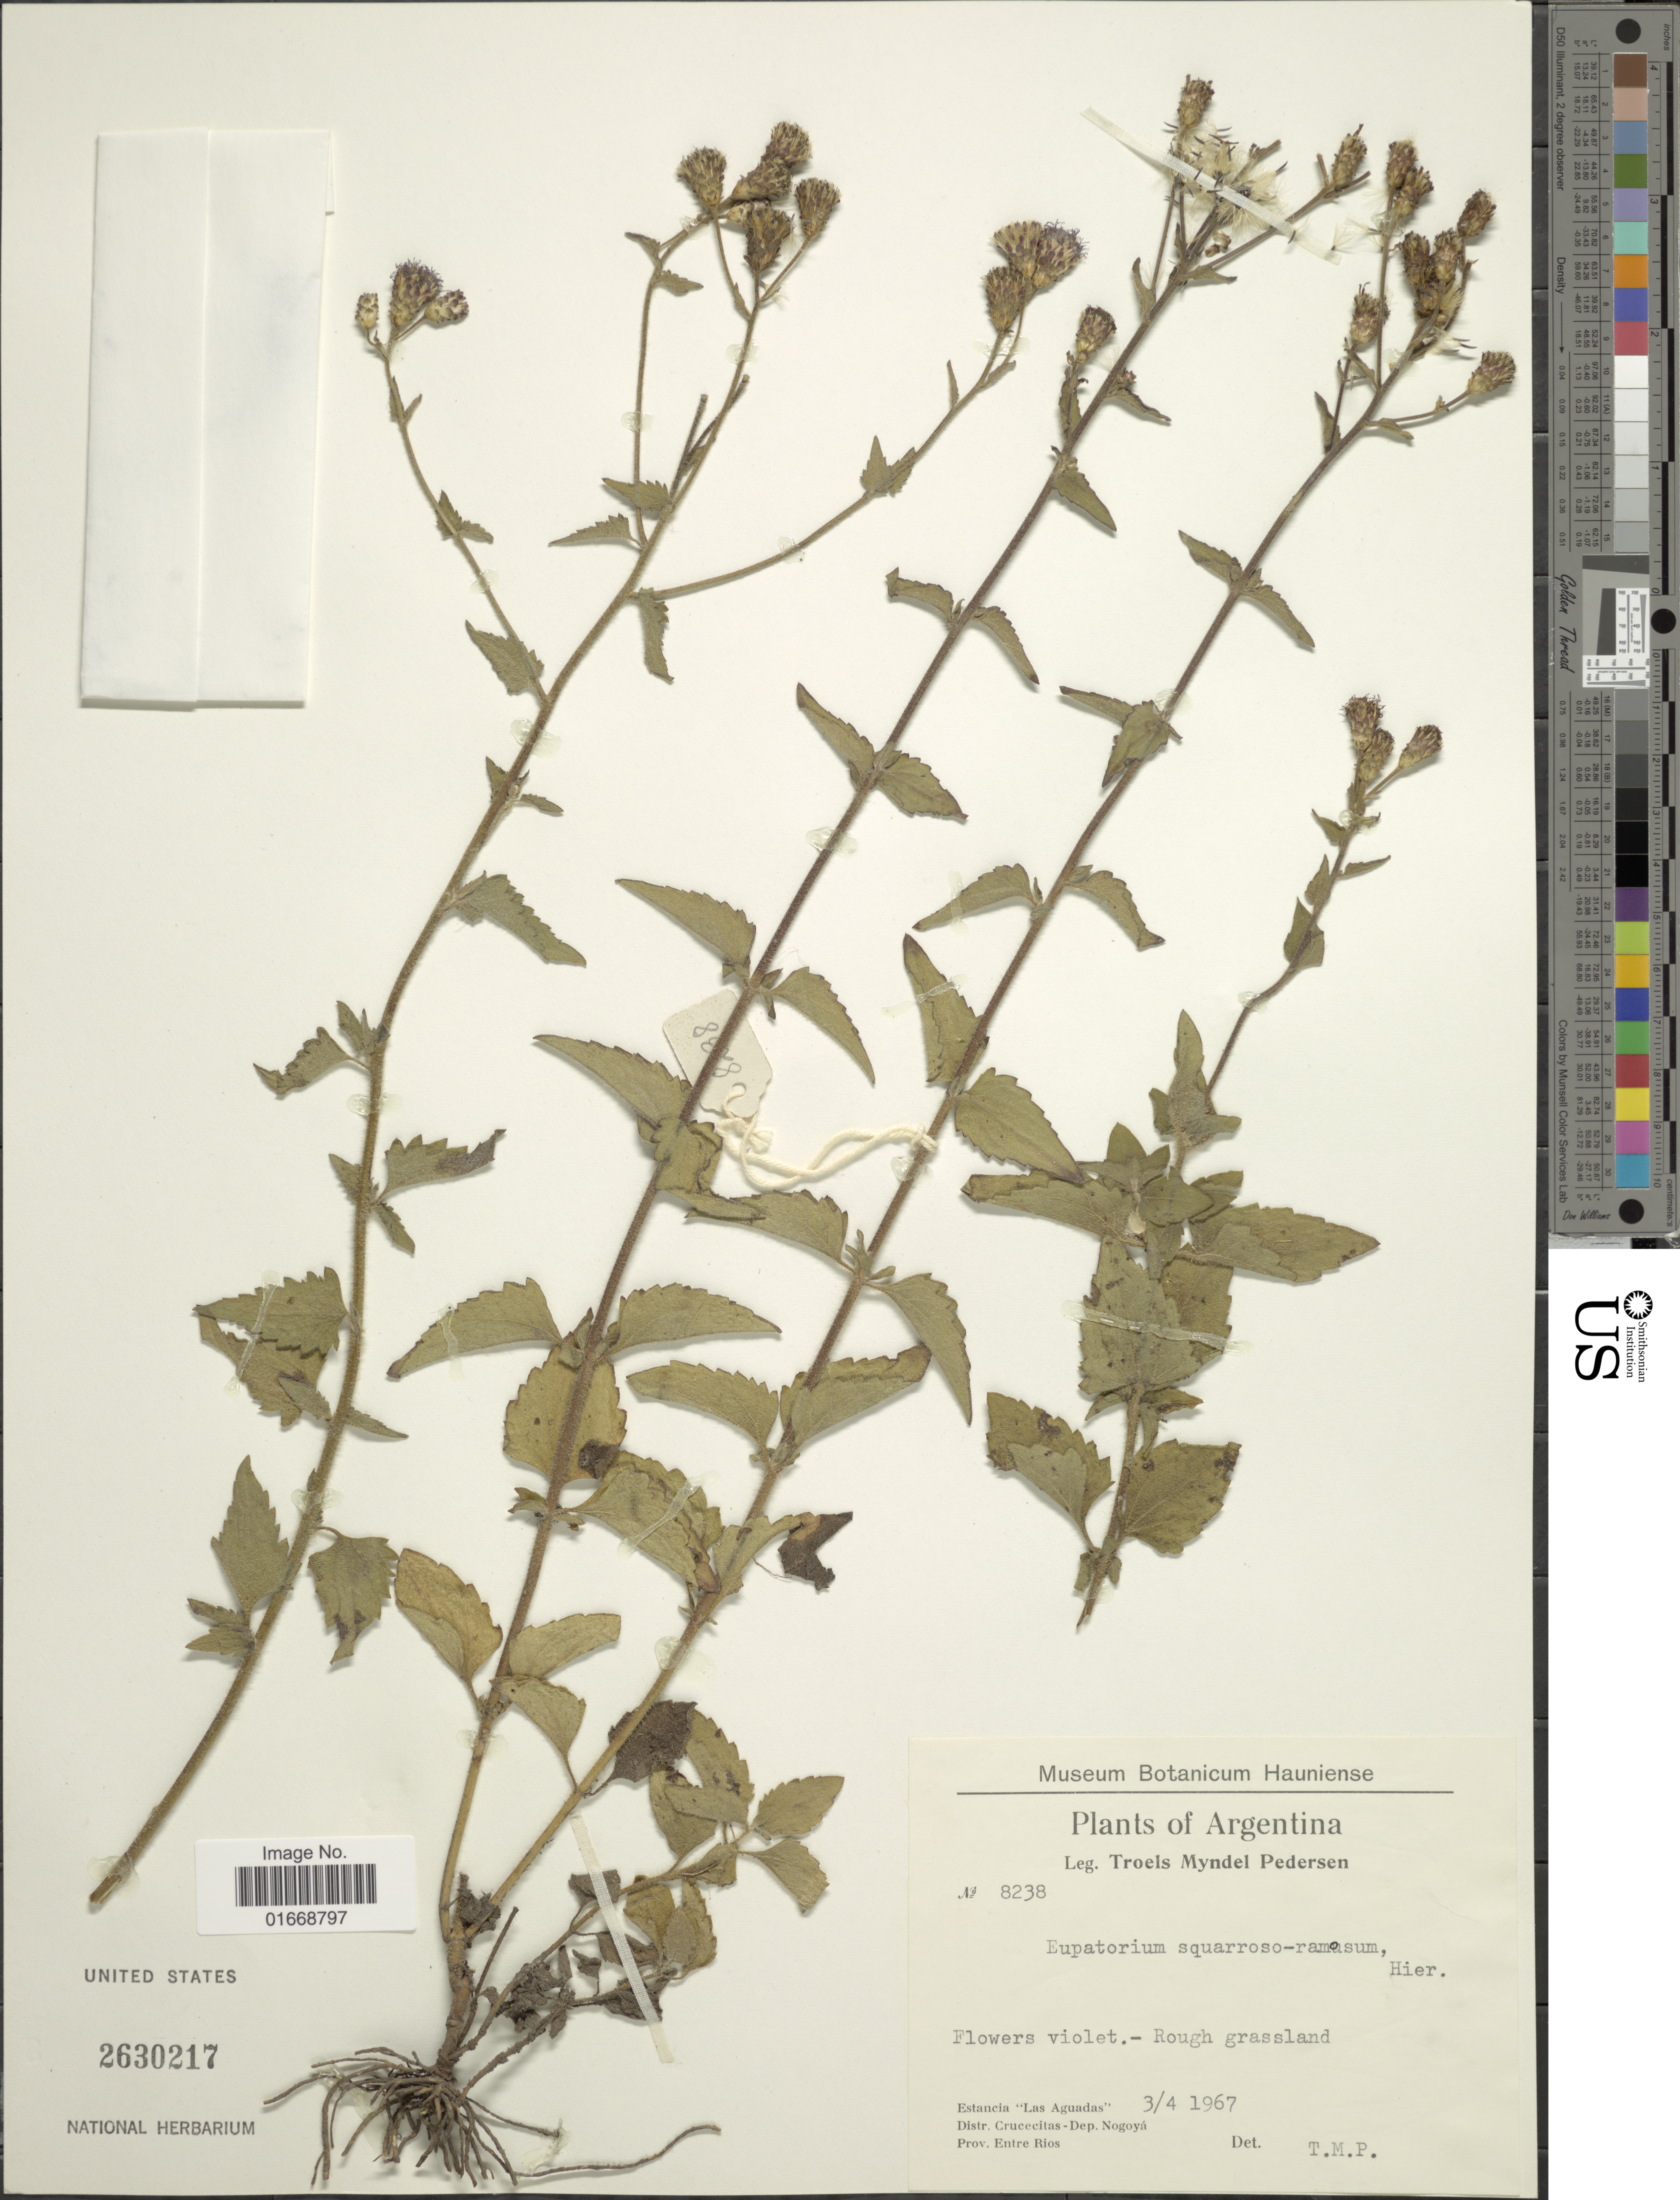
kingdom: Plantae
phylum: Tracheophyta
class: Magnoliopsida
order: Asterales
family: Asteraceae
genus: Chromolaena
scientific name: Chromolaena squarroso-ramosa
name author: (Hieron.) R.M. King & H. Rob.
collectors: T. Pederson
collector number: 8238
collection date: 1967-04-03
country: Argentina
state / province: Entre Rios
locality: Estancia Las Aguadas, Distr. Grucecitas-Dep. Nogoya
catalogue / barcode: US 2630217